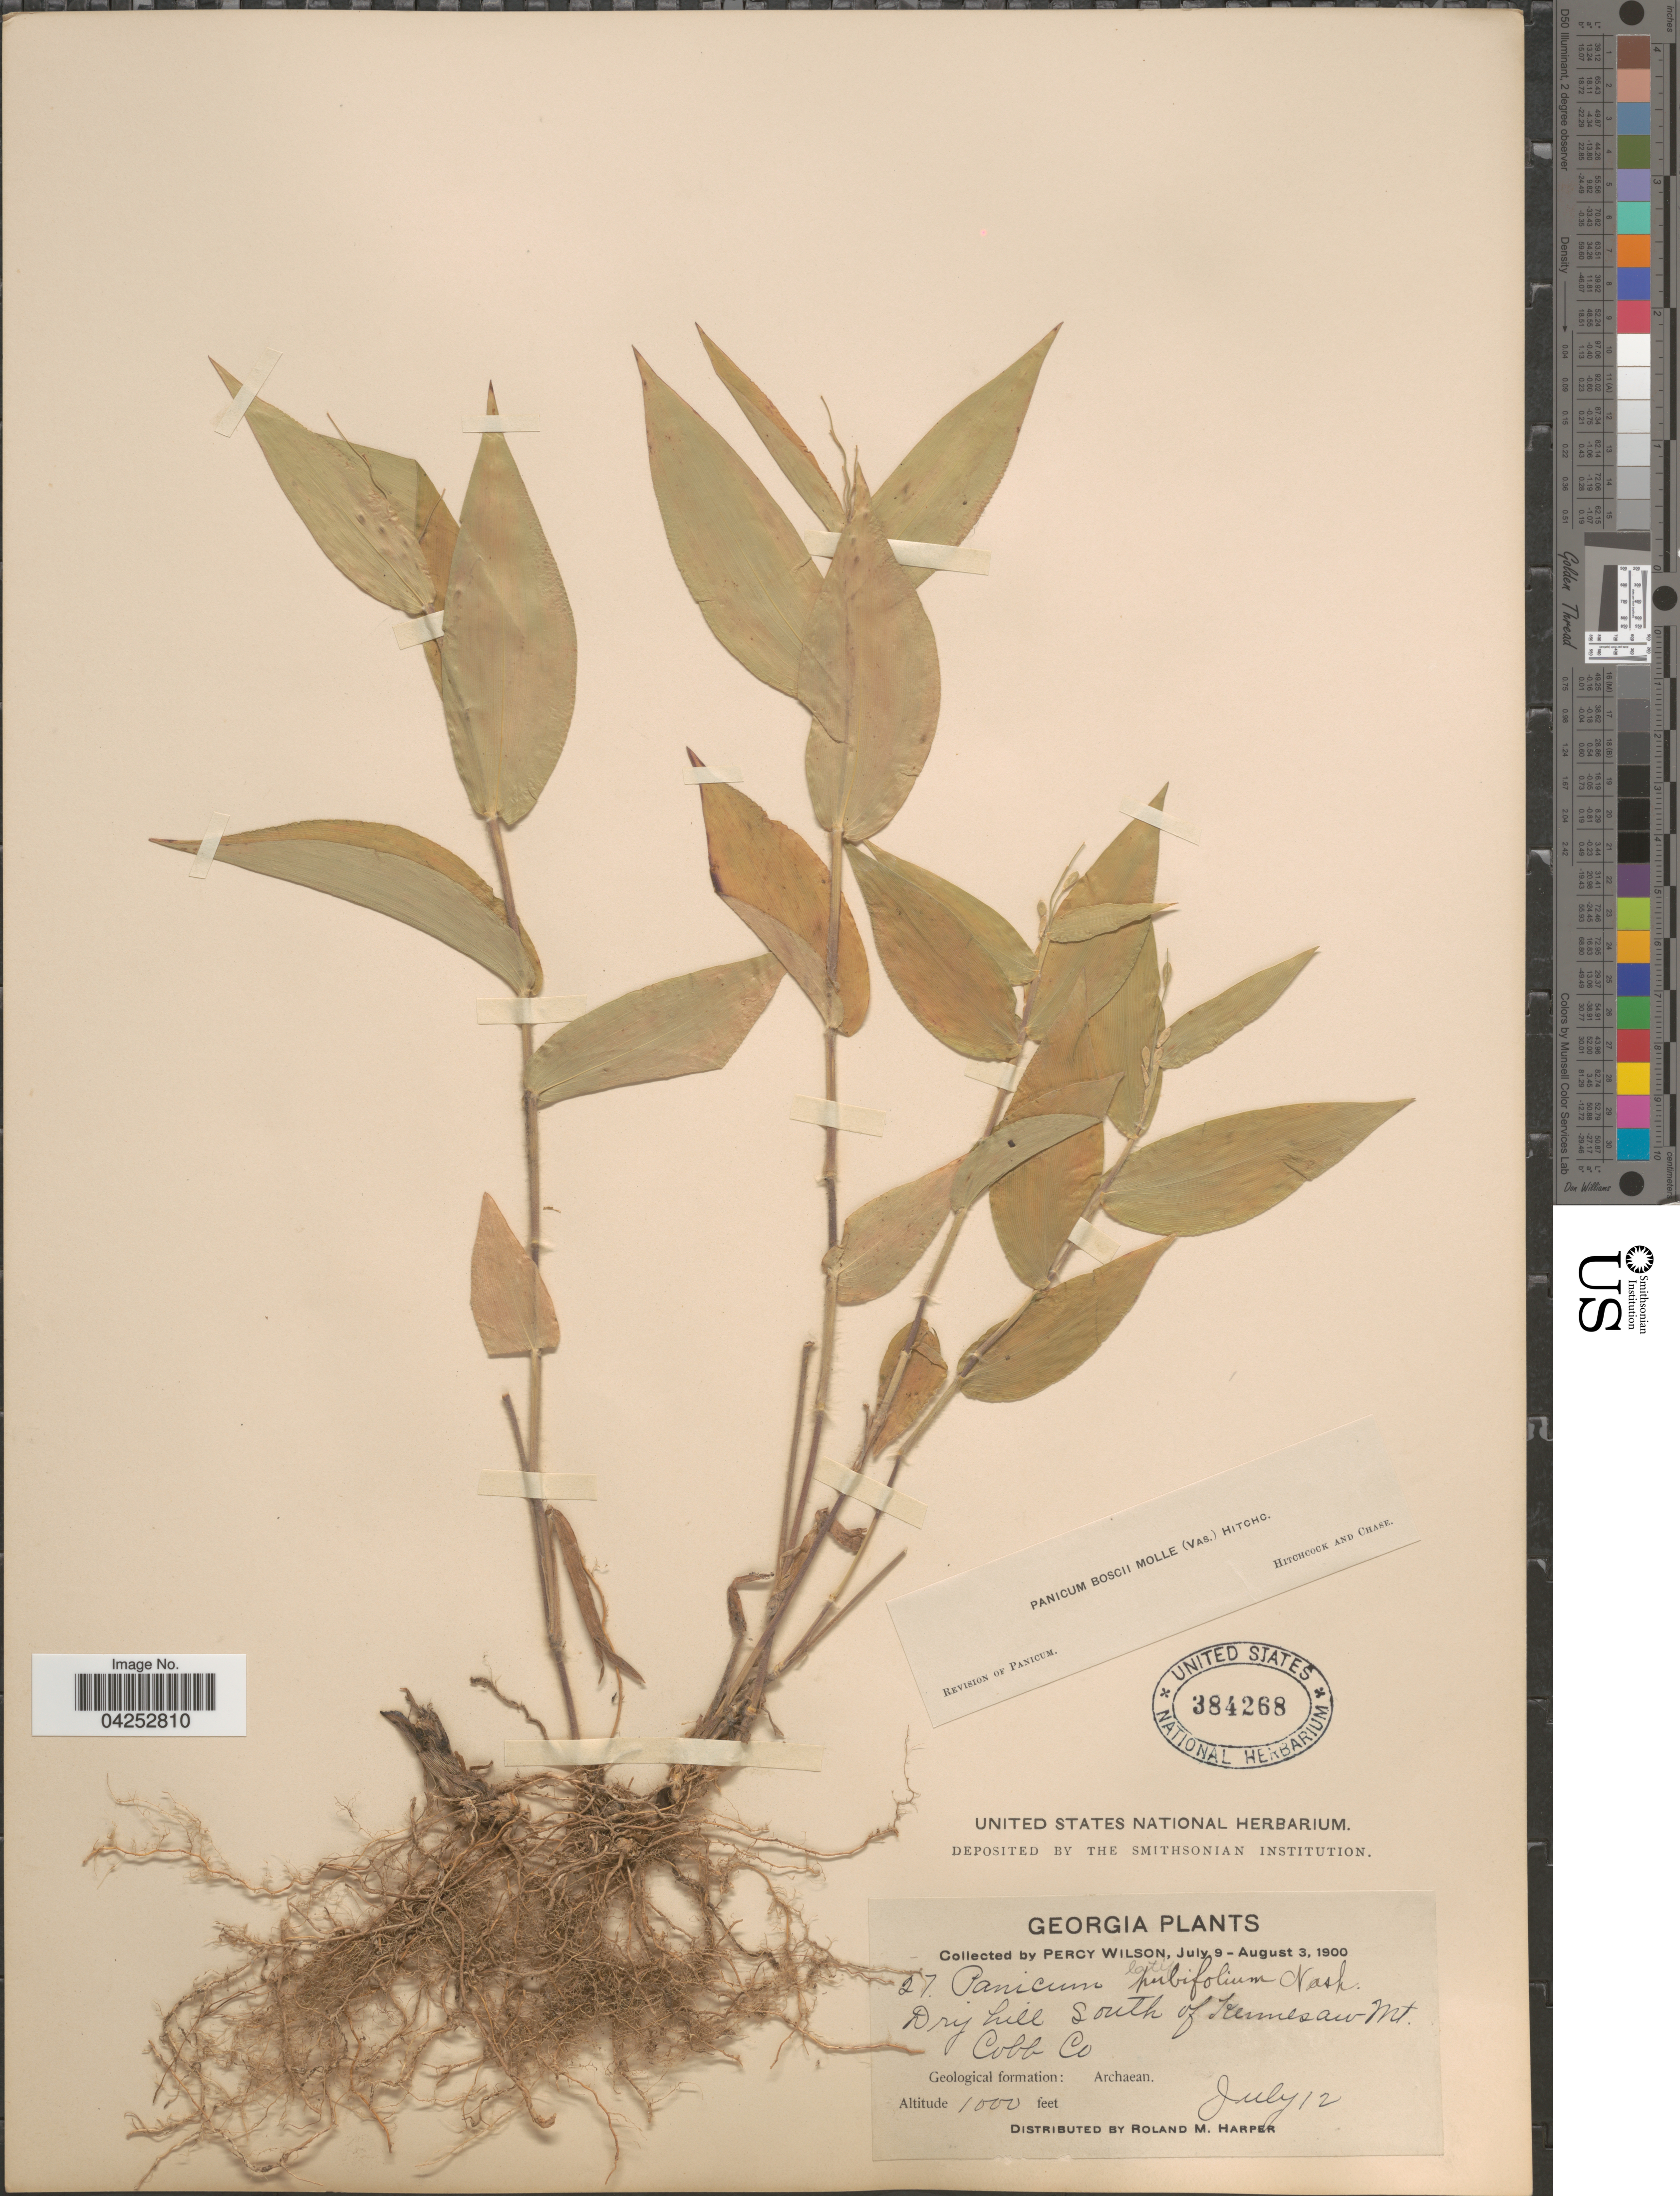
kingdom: Plantae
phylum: Tracheophyta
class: Liliopsida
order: Poales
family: Poaceae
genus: Dichanthelium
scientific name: Dichanthelium boscii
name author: (Poir.) Gould & C.A. Clark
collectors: P. Wilson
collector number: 27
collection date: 1900-07-12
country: United States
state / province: Georgia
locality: Dry hill South of Kennesaw Mt. Cobb Co. Geological formation: Archaean.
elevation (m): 305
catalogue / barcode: US 384268